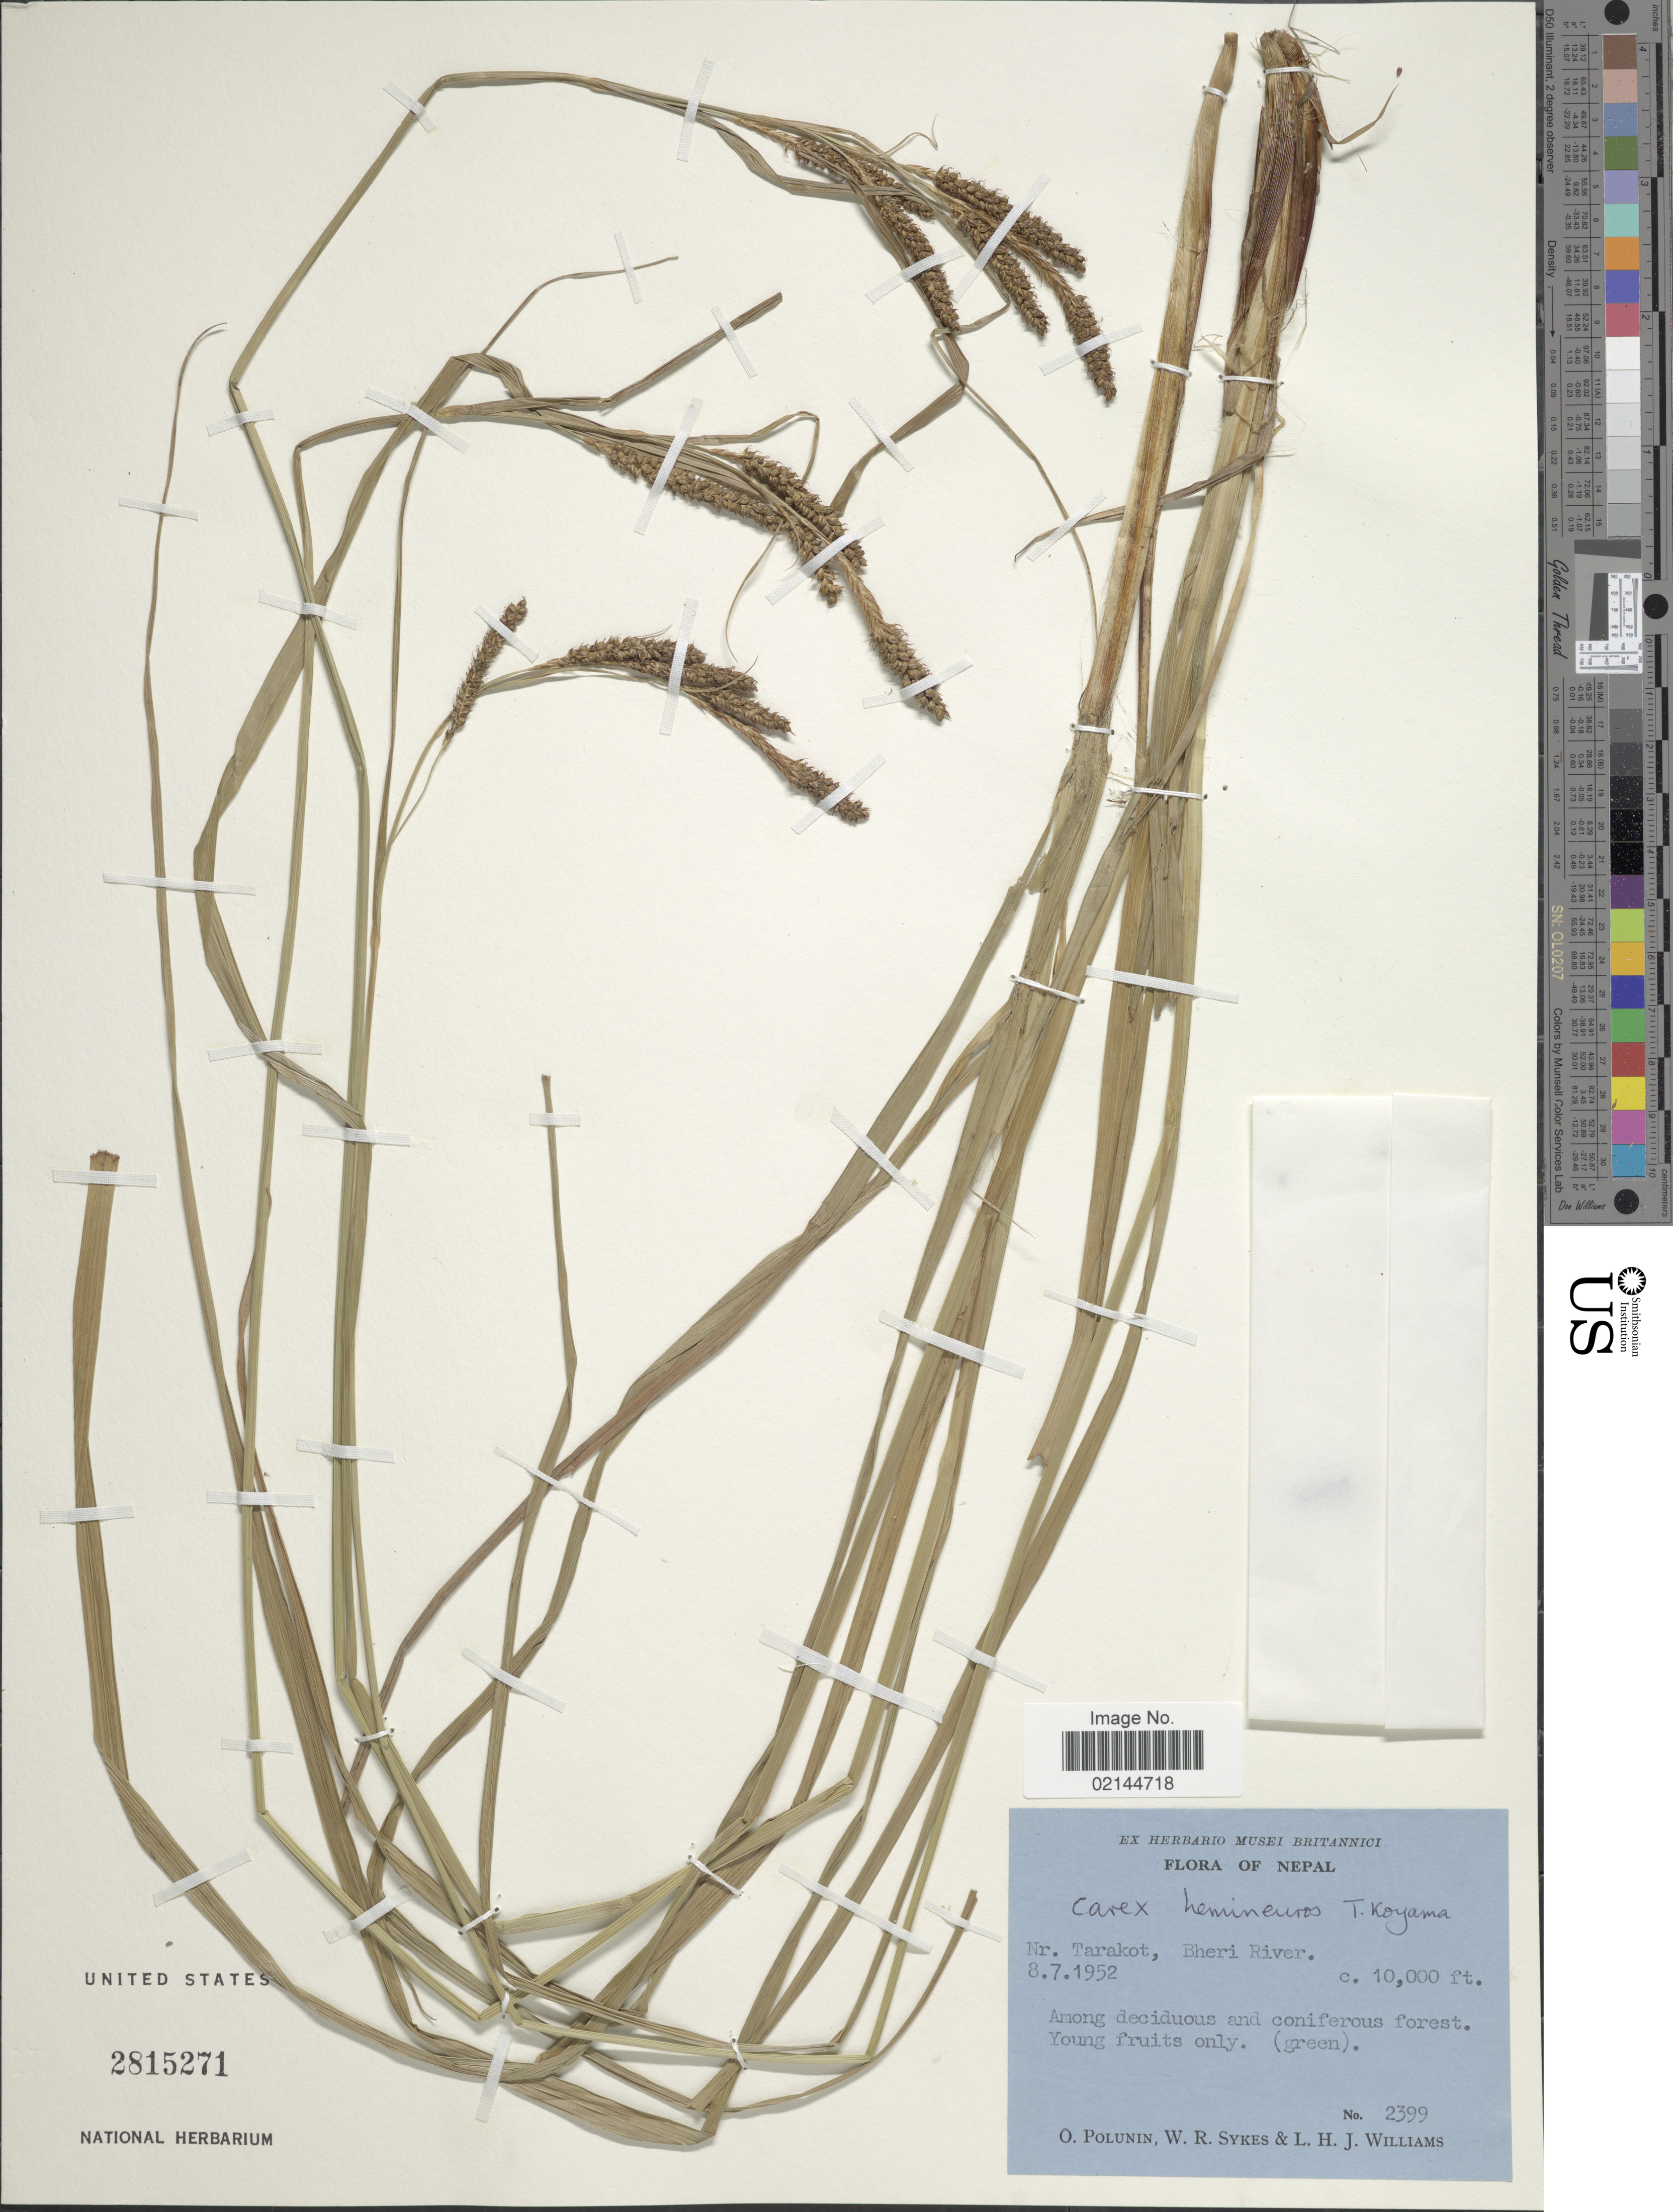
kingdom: Plantae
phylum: Tracheophyta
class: Liliopsida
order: Poales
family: Cyperaceae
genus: Carex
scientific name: Carex hemineuros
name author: T. Koyama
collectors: O. V. Polunin, W. R. Sykes & L. H. J. Williams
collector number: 2399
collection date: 1952-07-08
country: Nepal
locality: Nr. Tarakot, Bheri River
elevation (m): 3048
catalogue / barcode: US 2815271